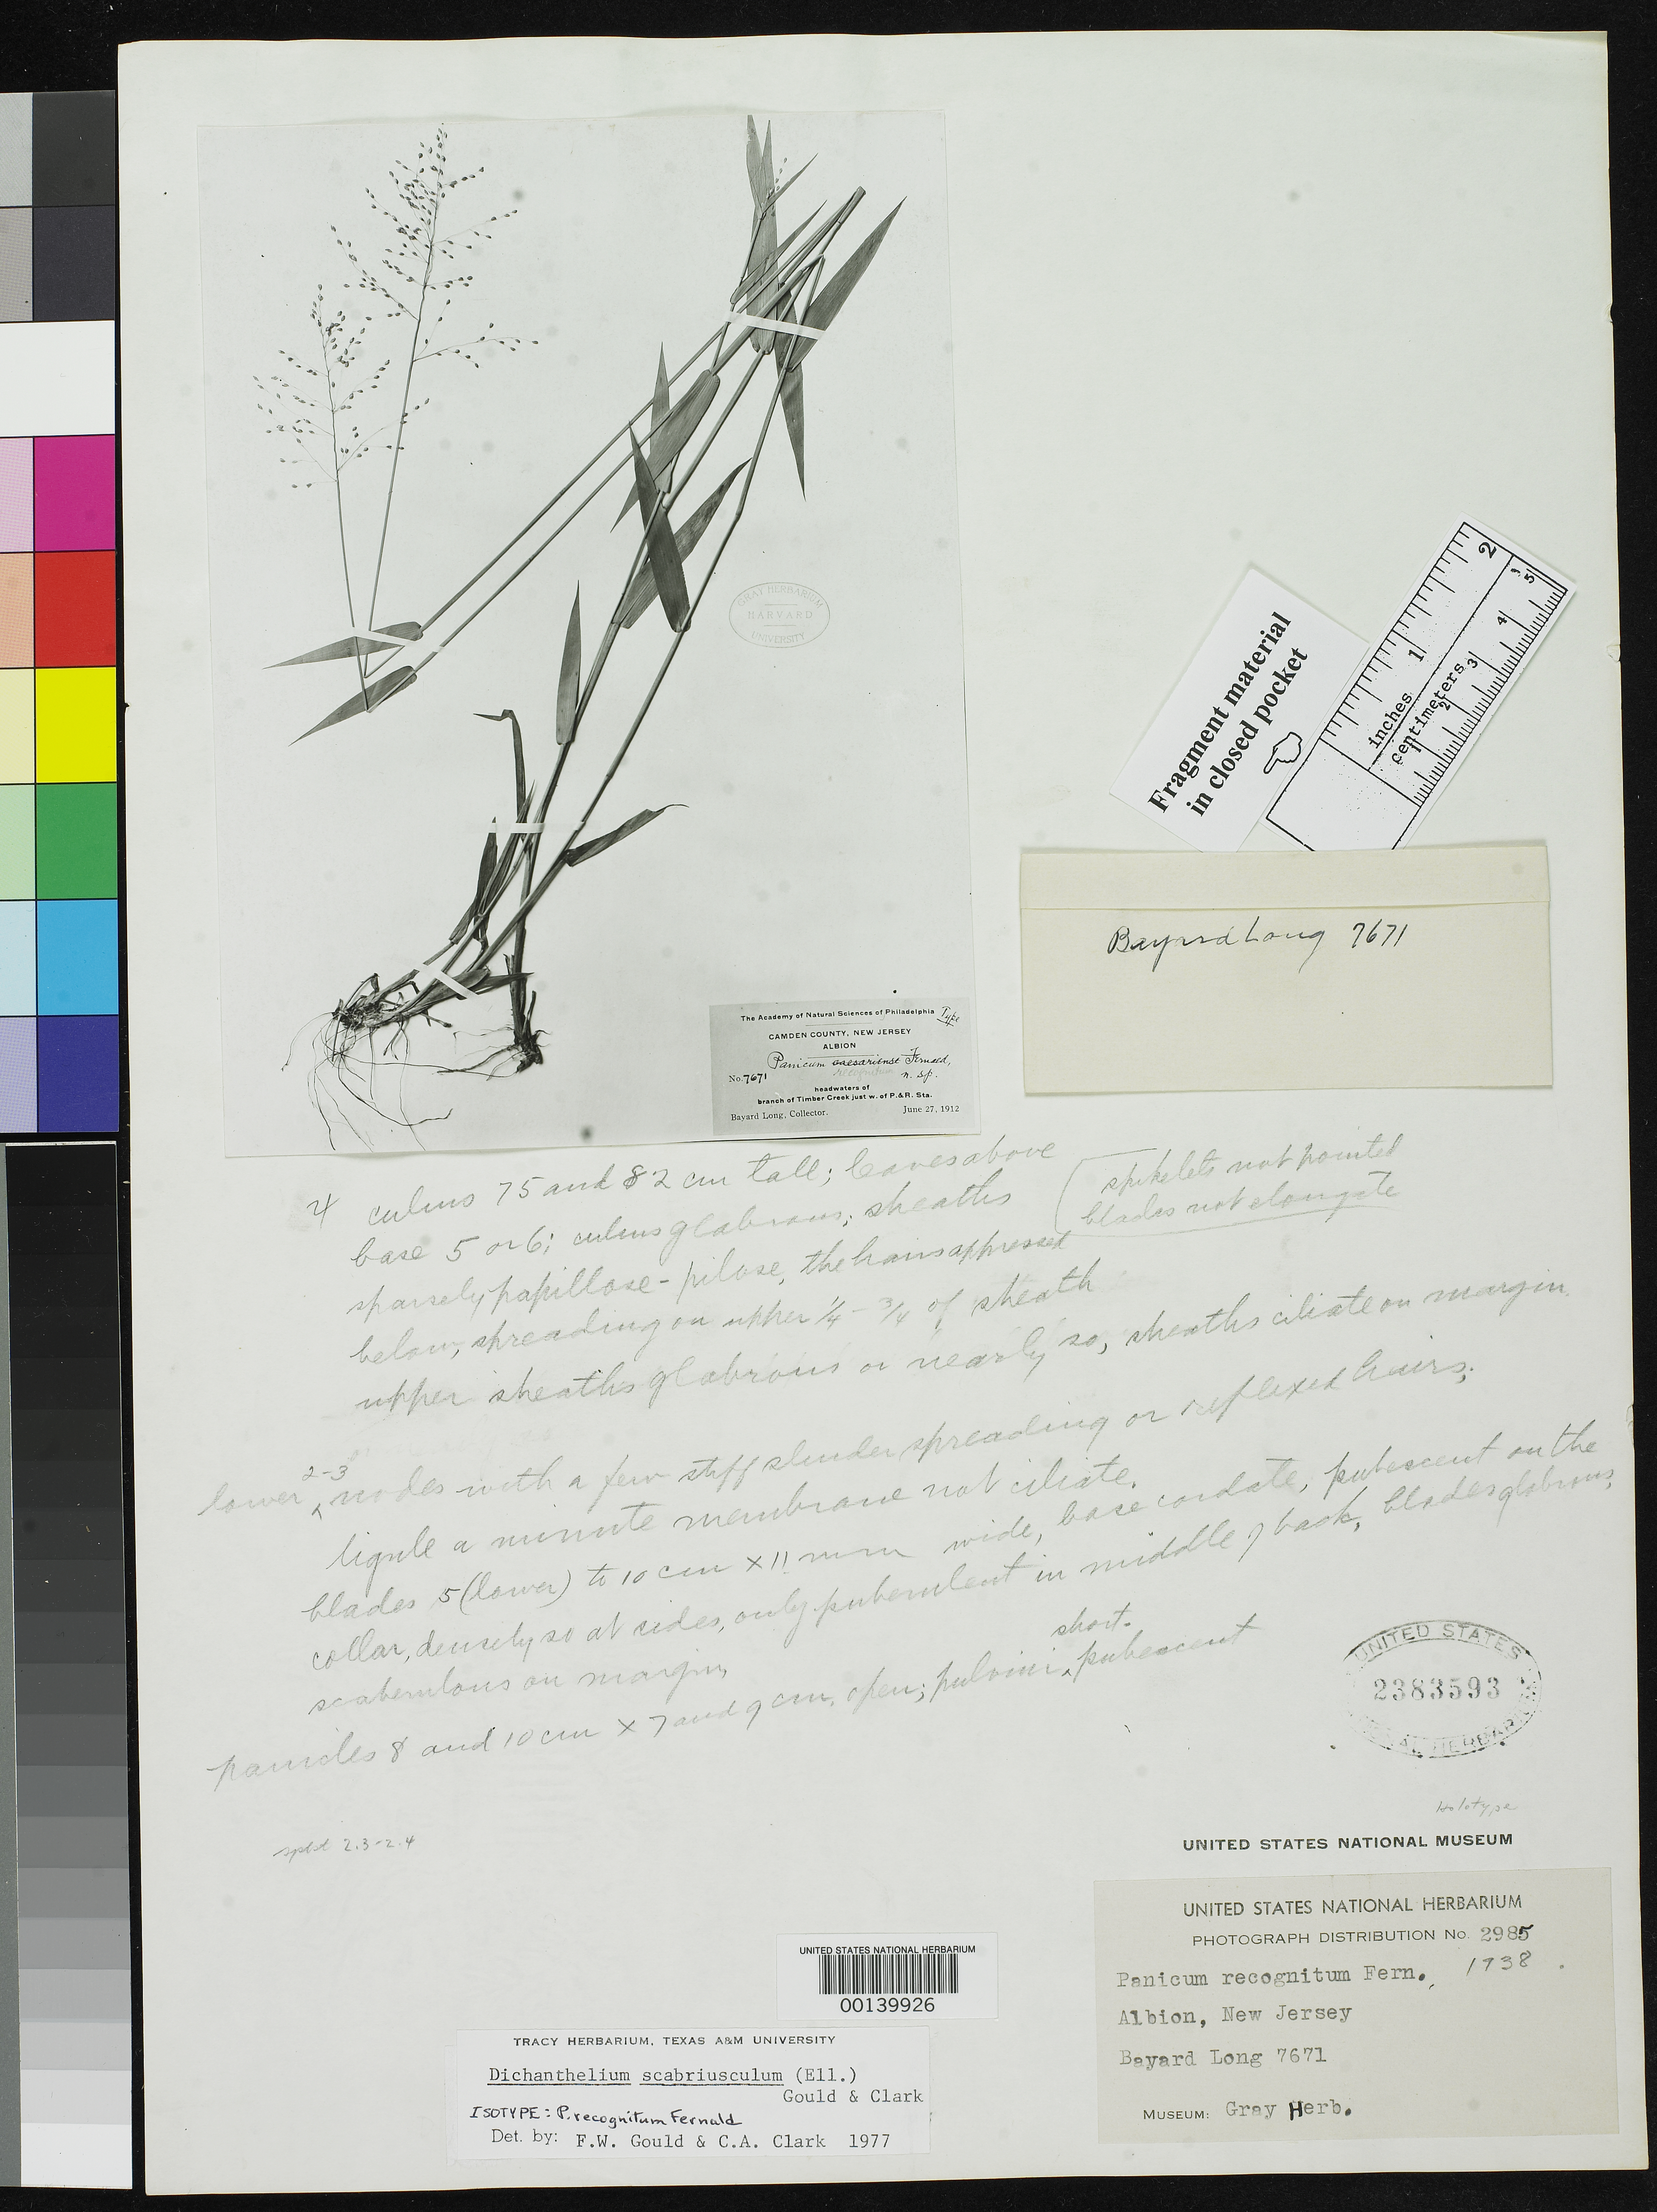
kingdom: Plantae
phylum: Tracheophyta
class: Liliopsida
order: Poales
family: Poaceae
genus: Panicum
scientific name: Panicum recognitum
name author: Fernald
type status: Isotype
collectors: B. H. Long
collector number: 7671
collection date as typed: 27 Jun 1912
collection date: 1912-06-27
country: United States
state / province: New Jersey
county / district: Camden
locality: Near Albion.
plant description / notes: Photograph and fragmentary material of (holo) type specimen ex Gray Herb. (GH/HUH)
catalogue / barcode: US 2383593